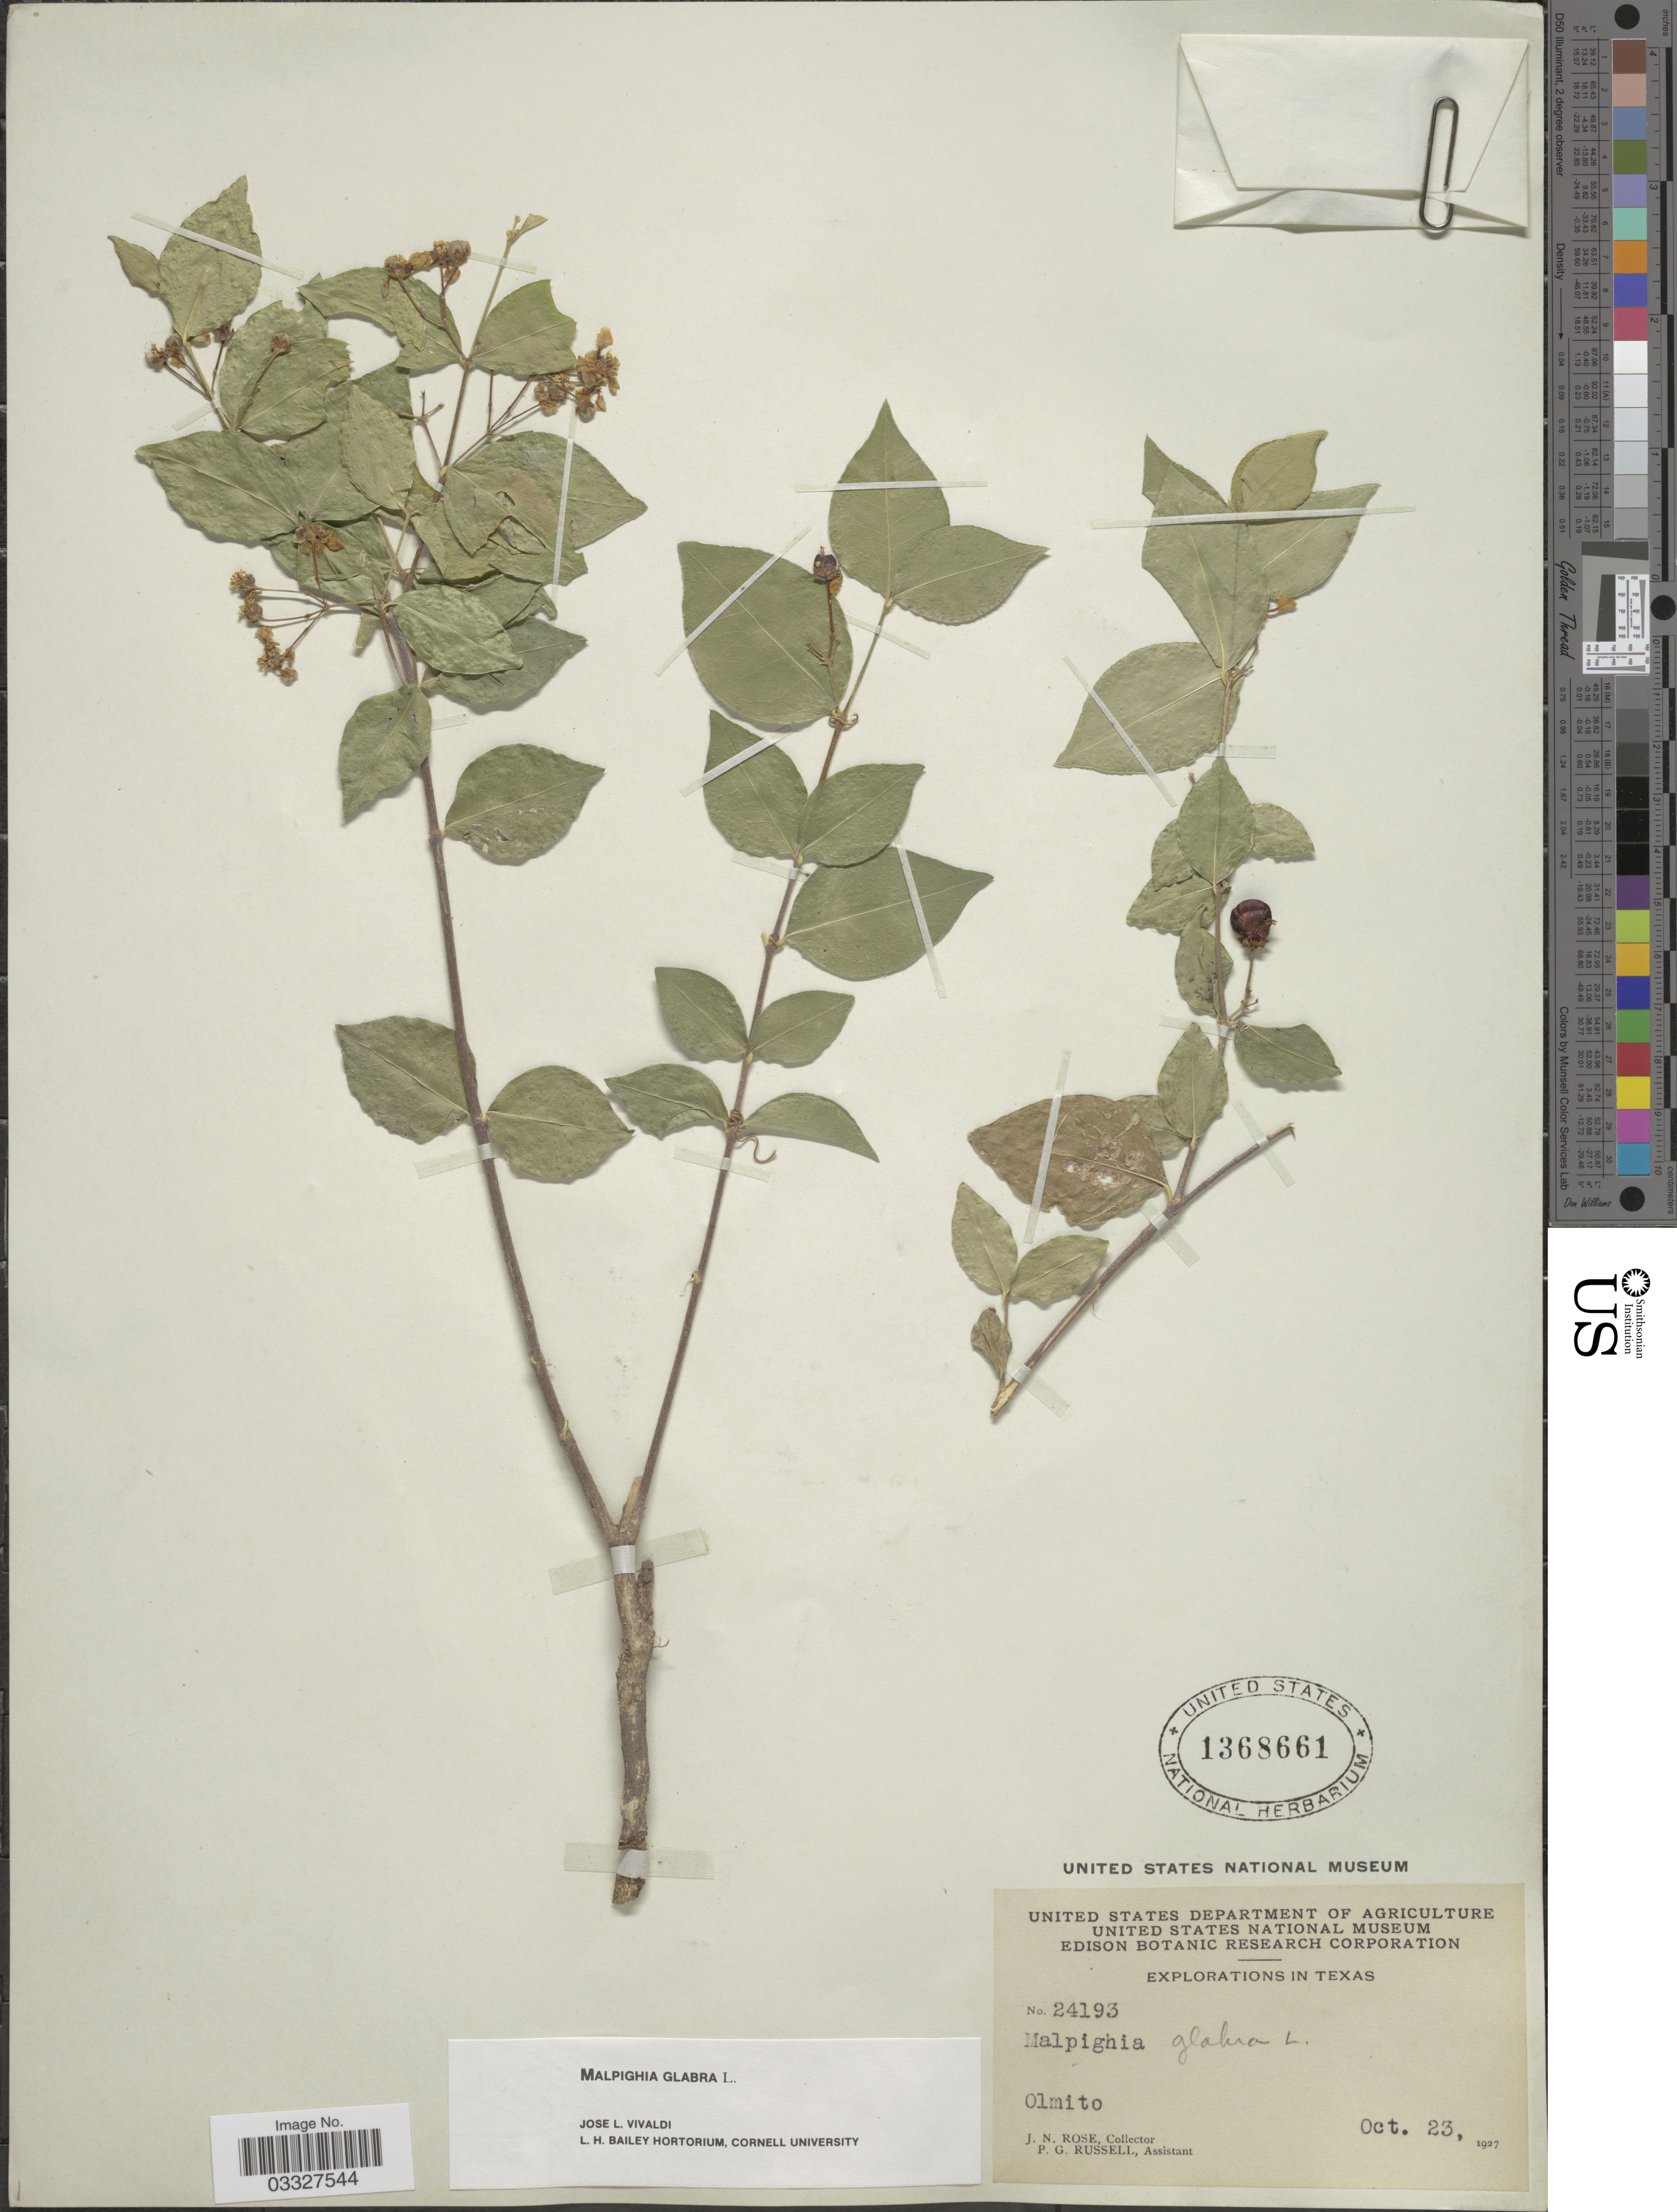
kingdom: Plantae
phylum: Tracheophyta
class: Magnoliopsida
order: Malpighiales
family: Malpighiaceae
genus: Malpighia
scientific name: Malpighia glabra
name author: L.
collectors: J. N. Rose & P. G. Russell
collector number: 24193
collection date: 1927-10-23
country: United States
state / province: Texas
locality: Olmito.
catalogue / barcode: US 1368661